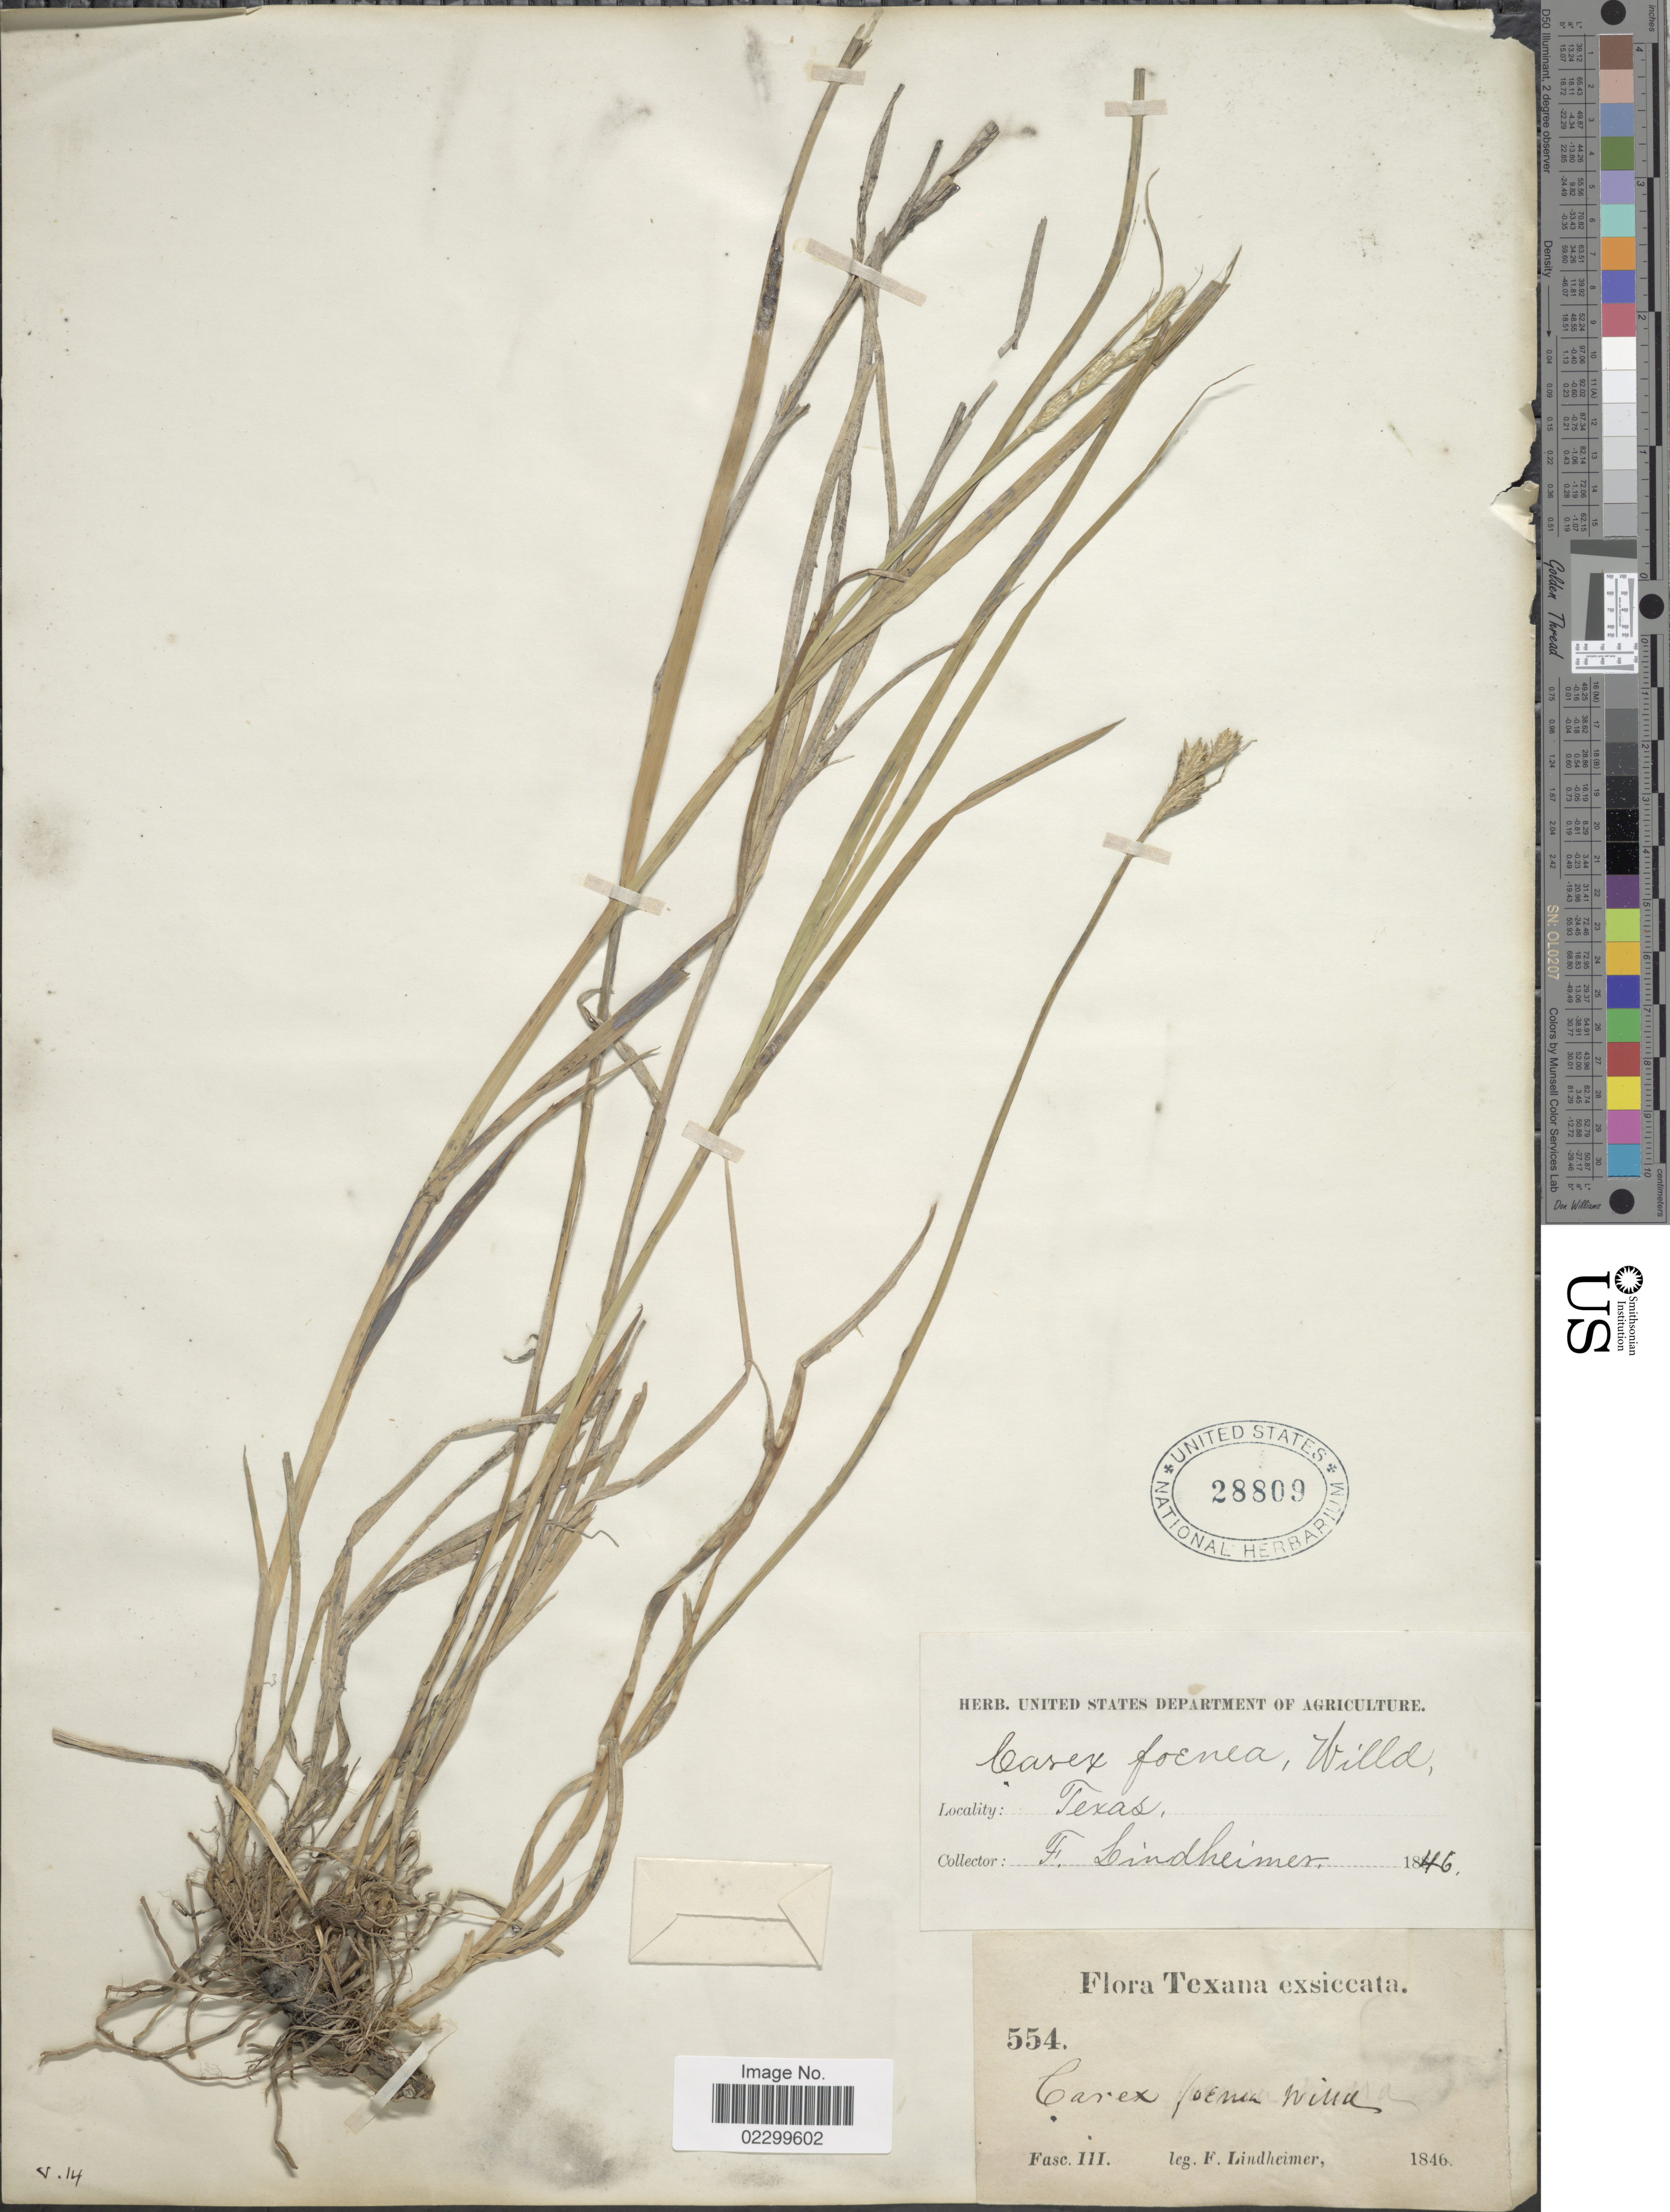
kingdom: Plantae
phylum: Tracheophyta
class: Liliopsida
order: Poales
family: Cyperaceae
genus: Carex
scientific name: Carex sp.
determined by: Strong, Mark T., (BOT), Smithsonian Institution - National Museum of Natural History (UNITED STATES)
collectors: F. Lindheimer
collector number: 554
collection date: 1846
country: United States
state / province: Texas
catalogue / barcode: US 28809